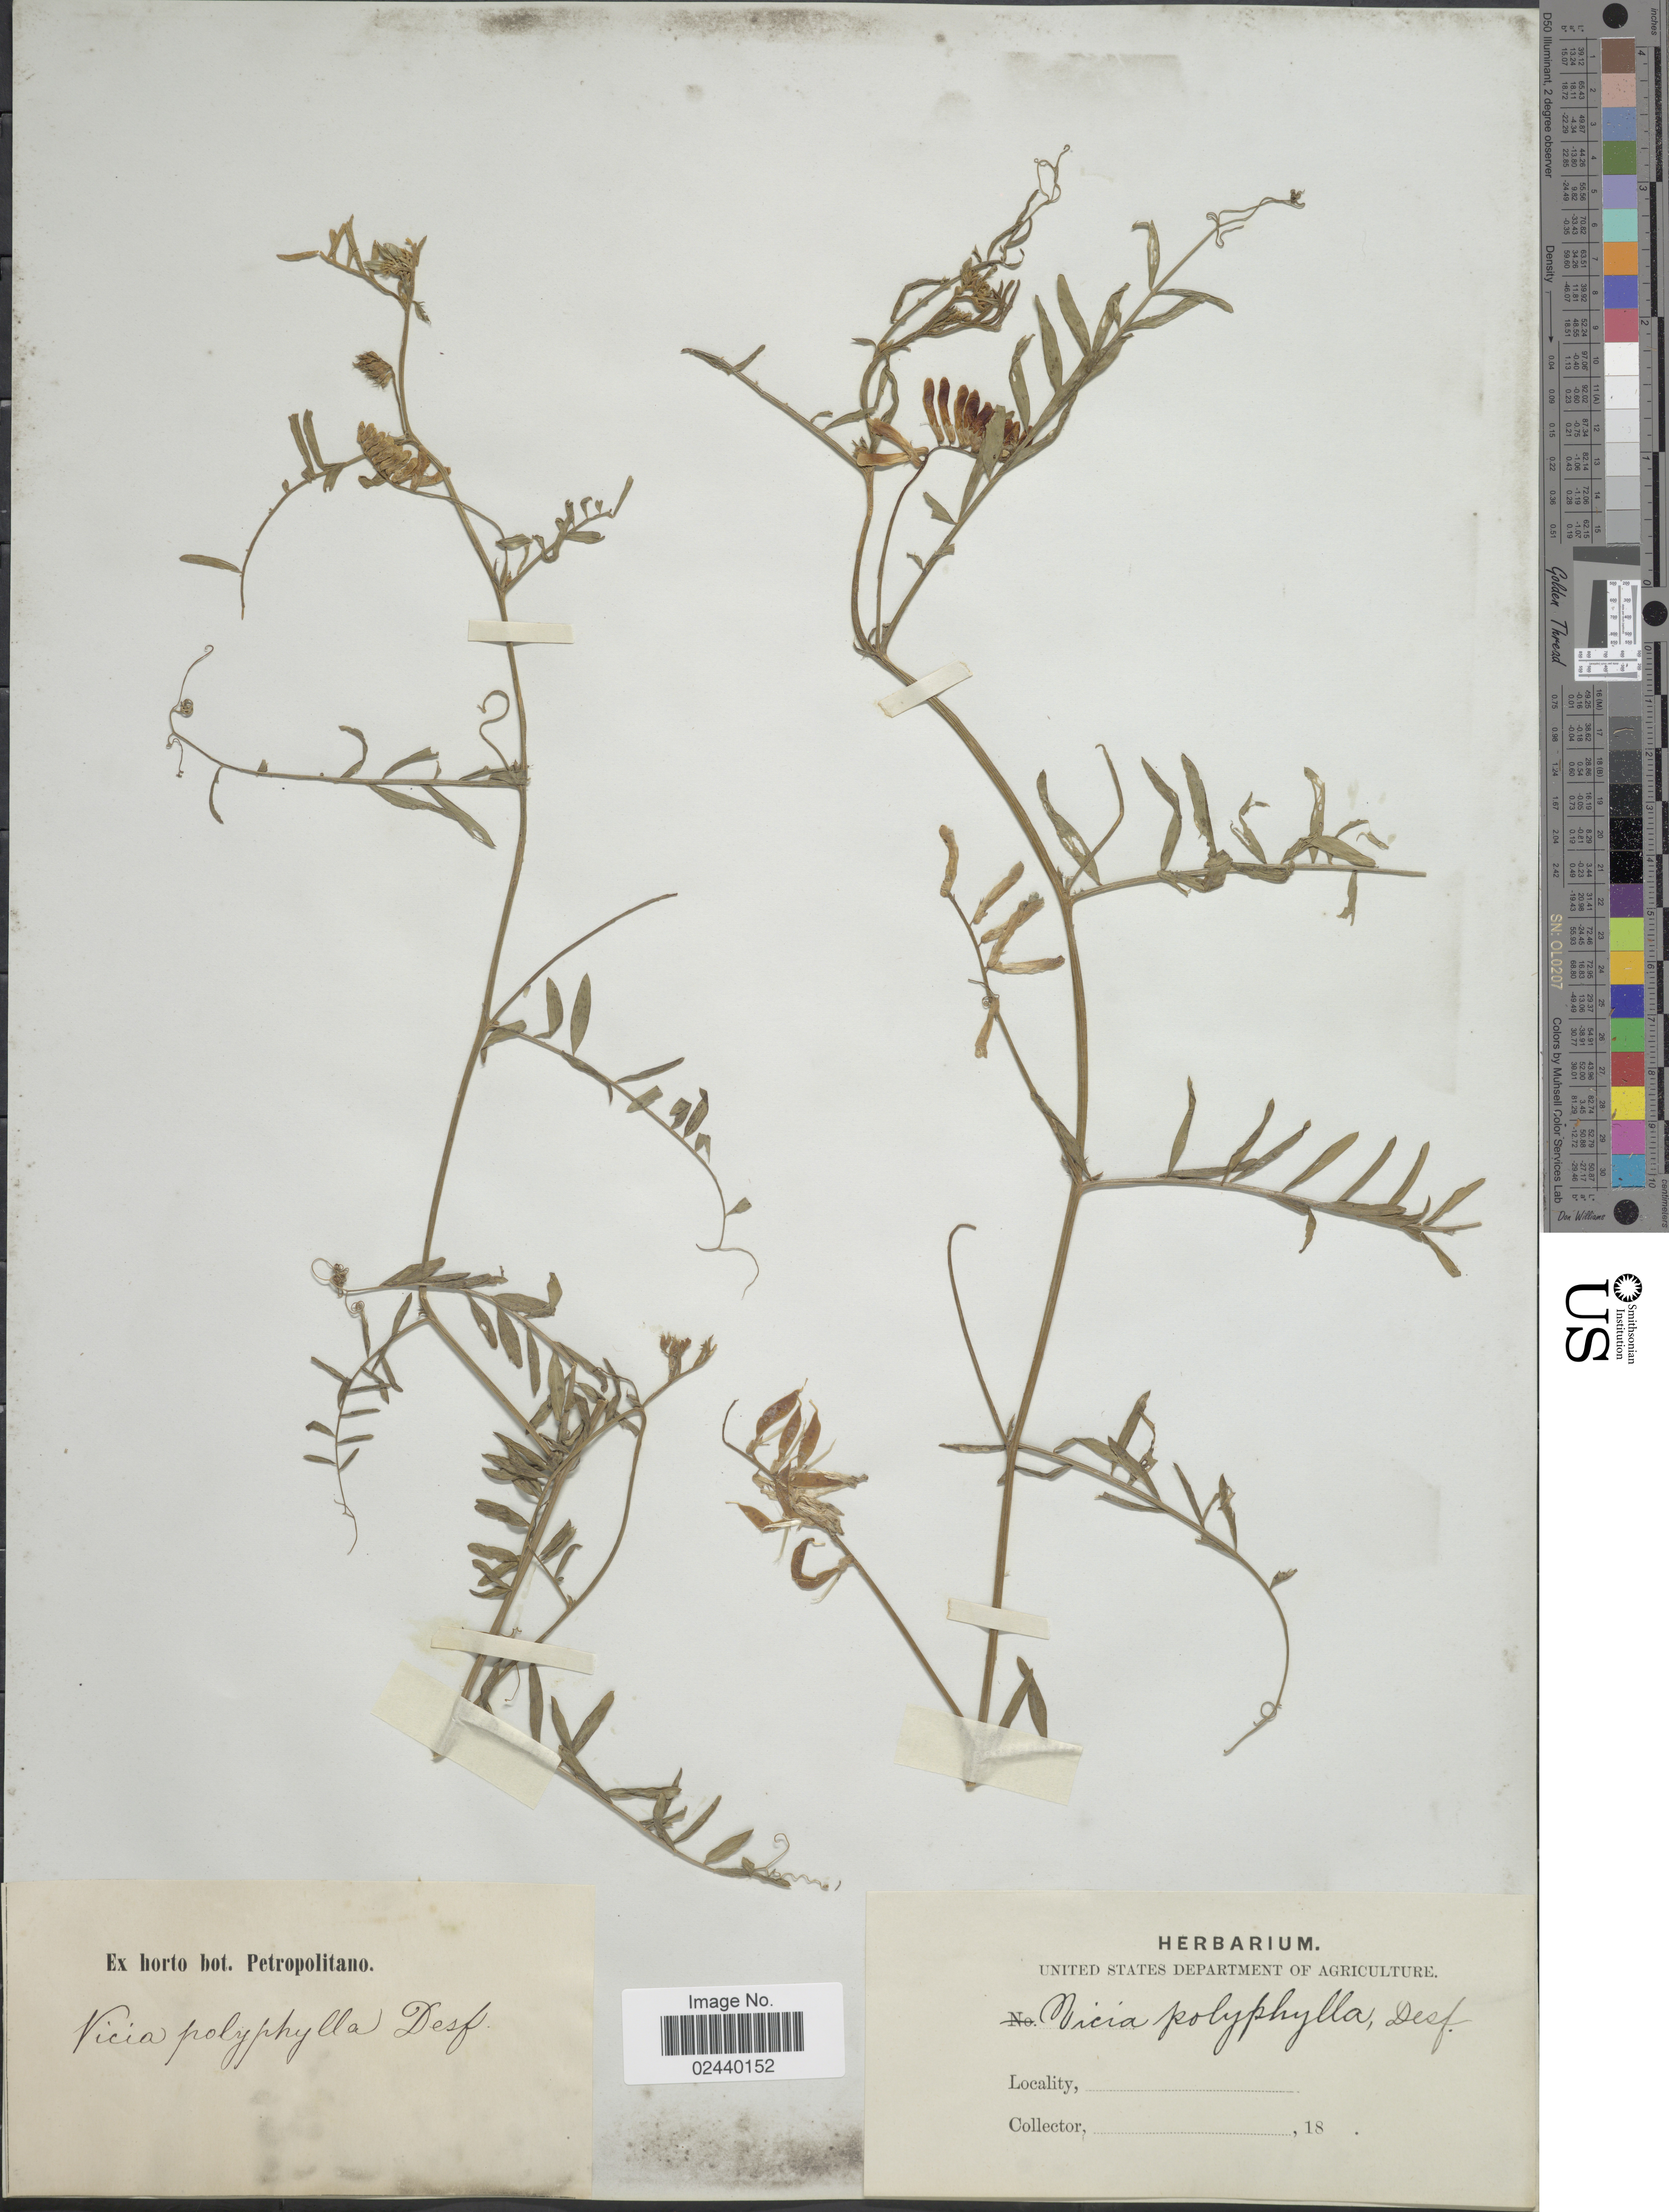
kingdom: Plantae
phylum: Tracheophyta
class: Magnoliopsida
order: Fabales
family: Fabaceae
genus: Vicia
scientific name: Vicia polyphylla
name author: Desf.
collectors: ex Horto Bot. Petropolitano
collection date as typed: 18